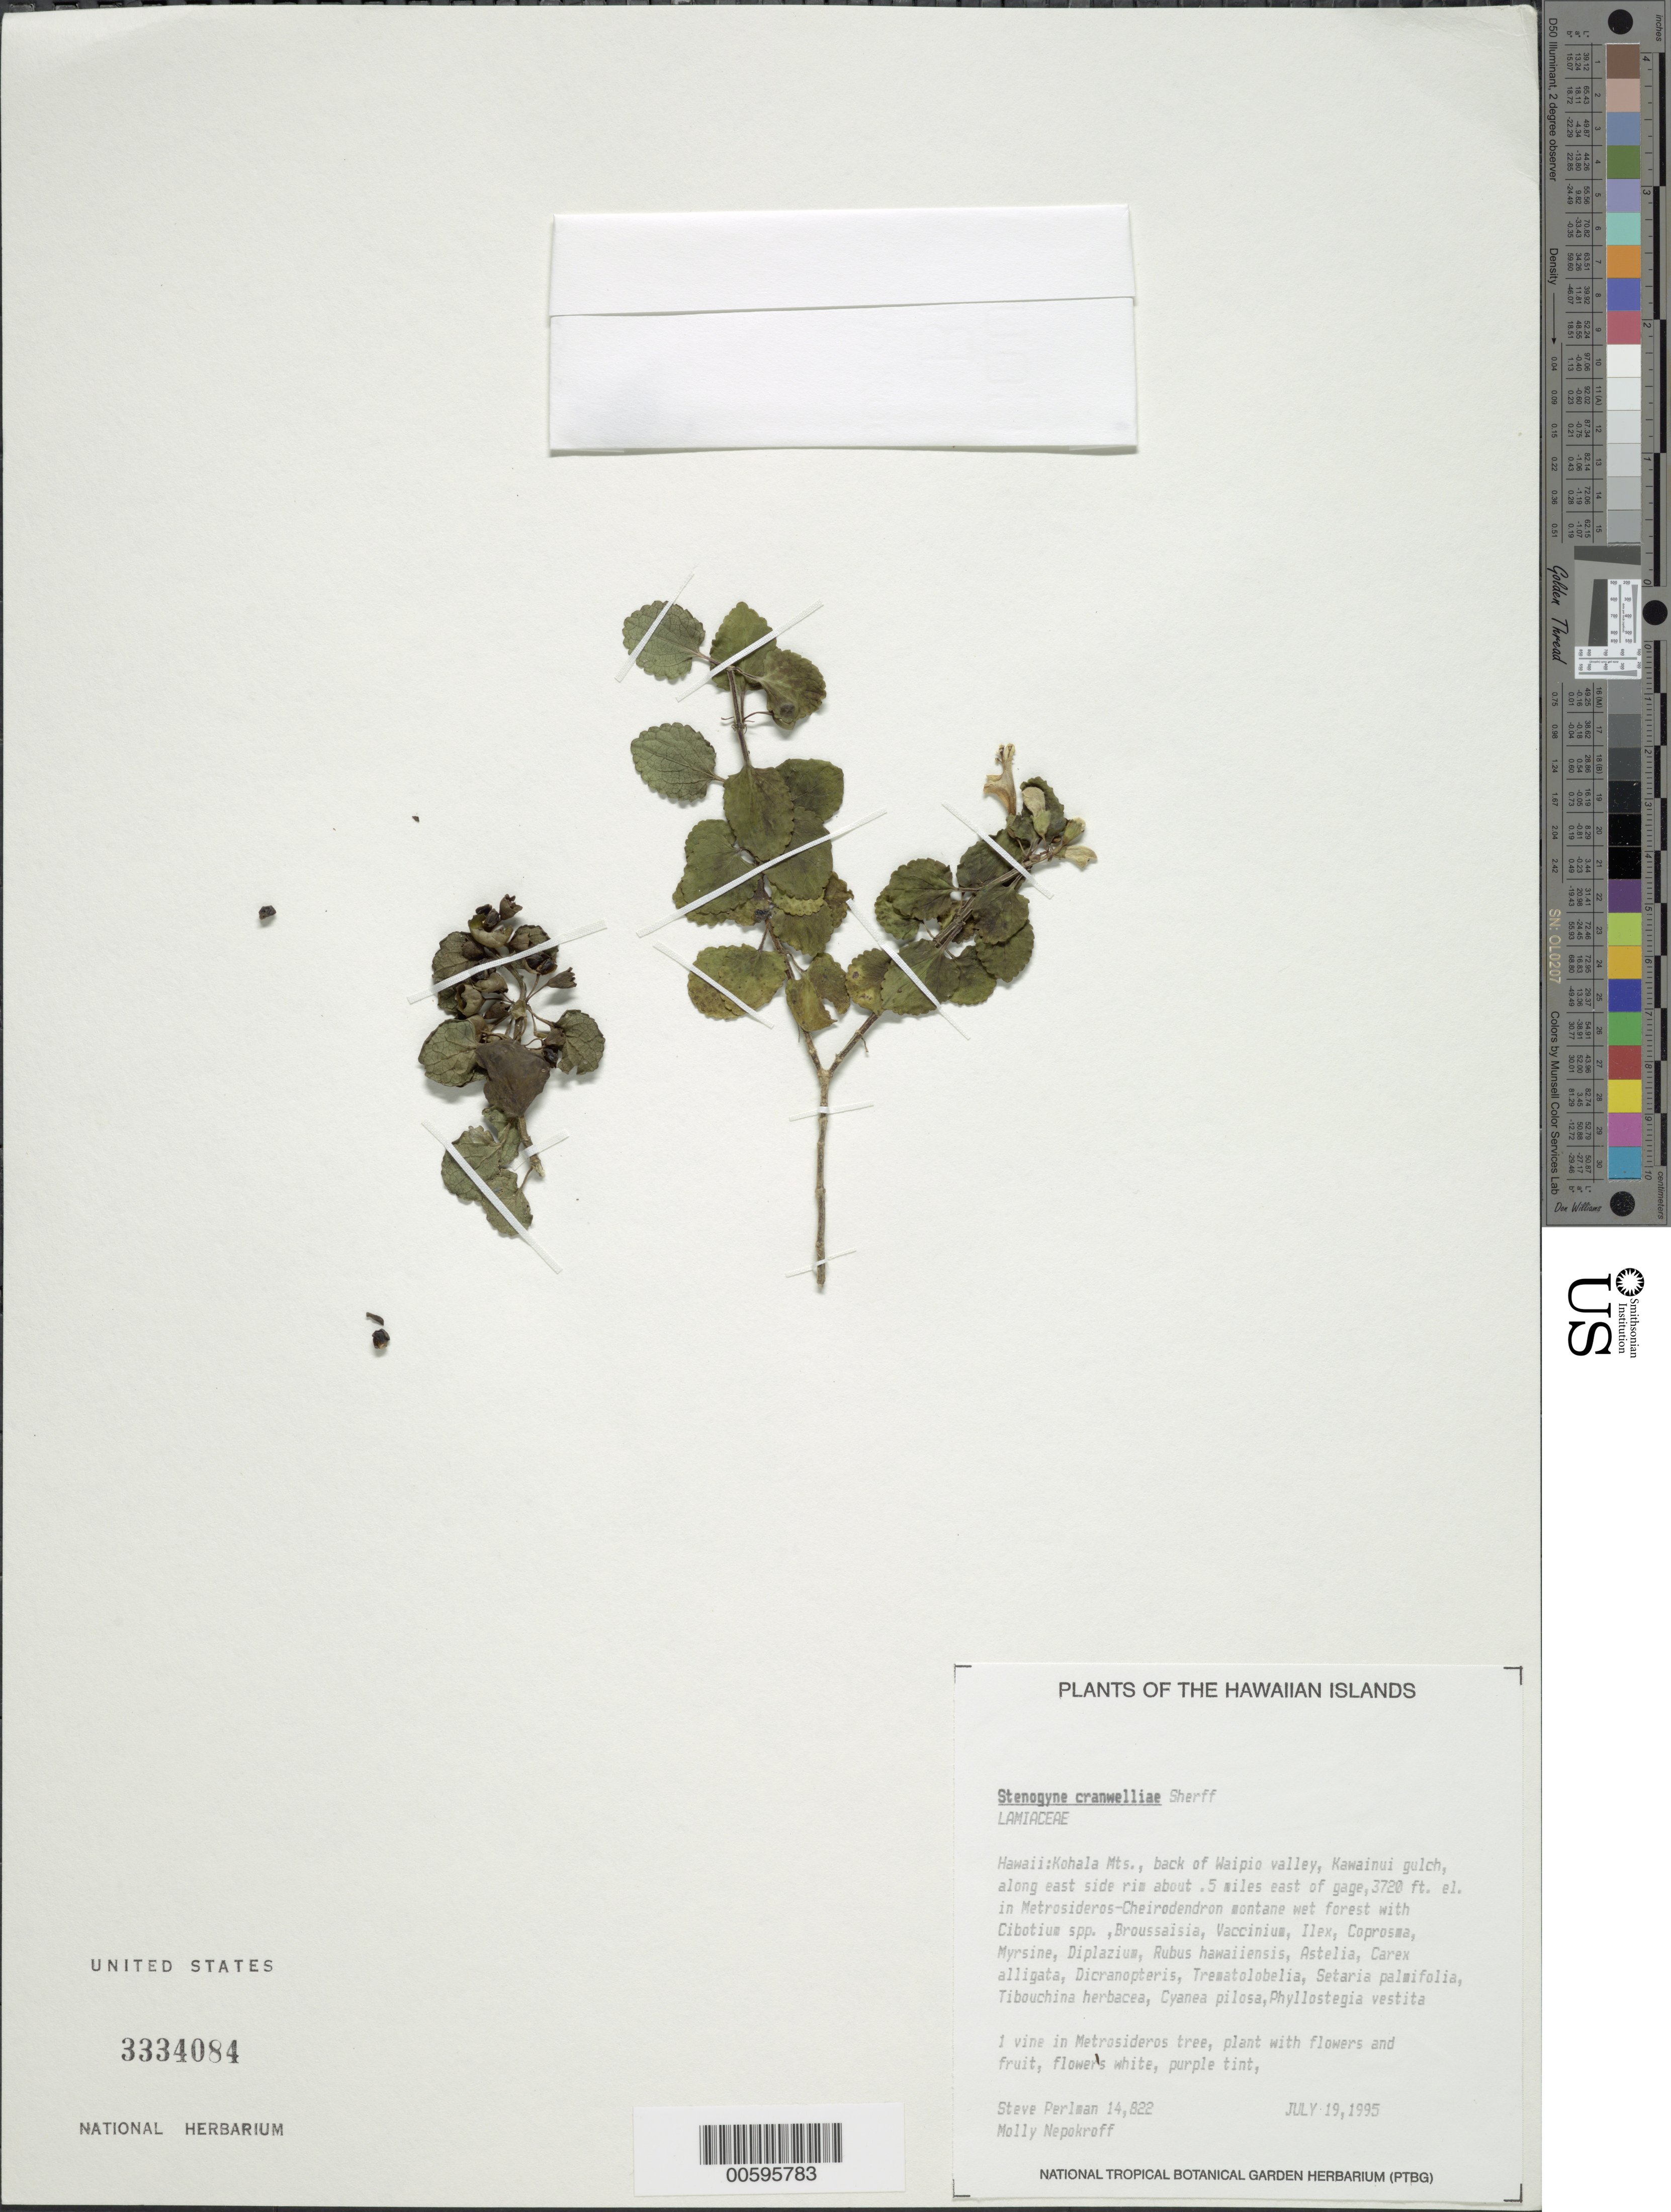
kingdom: Plantae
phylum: Tracheophyta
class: Magnoliopsida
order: Lamiales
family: Lamiaceae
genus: Stenogyne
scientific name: Stenogyne cranwelliae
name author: Sherff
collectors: S. P. Perlman & M. Nepokroff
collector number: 14822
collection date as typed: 19 Jul 1995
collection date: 1995-07-19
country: United States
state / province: Hawaii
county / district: Hawaii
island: Hawaii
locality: Kohala Mts, back of Waipio valley, Kawainui gulch, along E side rim ca .5 mi E of gage.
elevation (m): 1134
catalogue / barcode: US 3334084